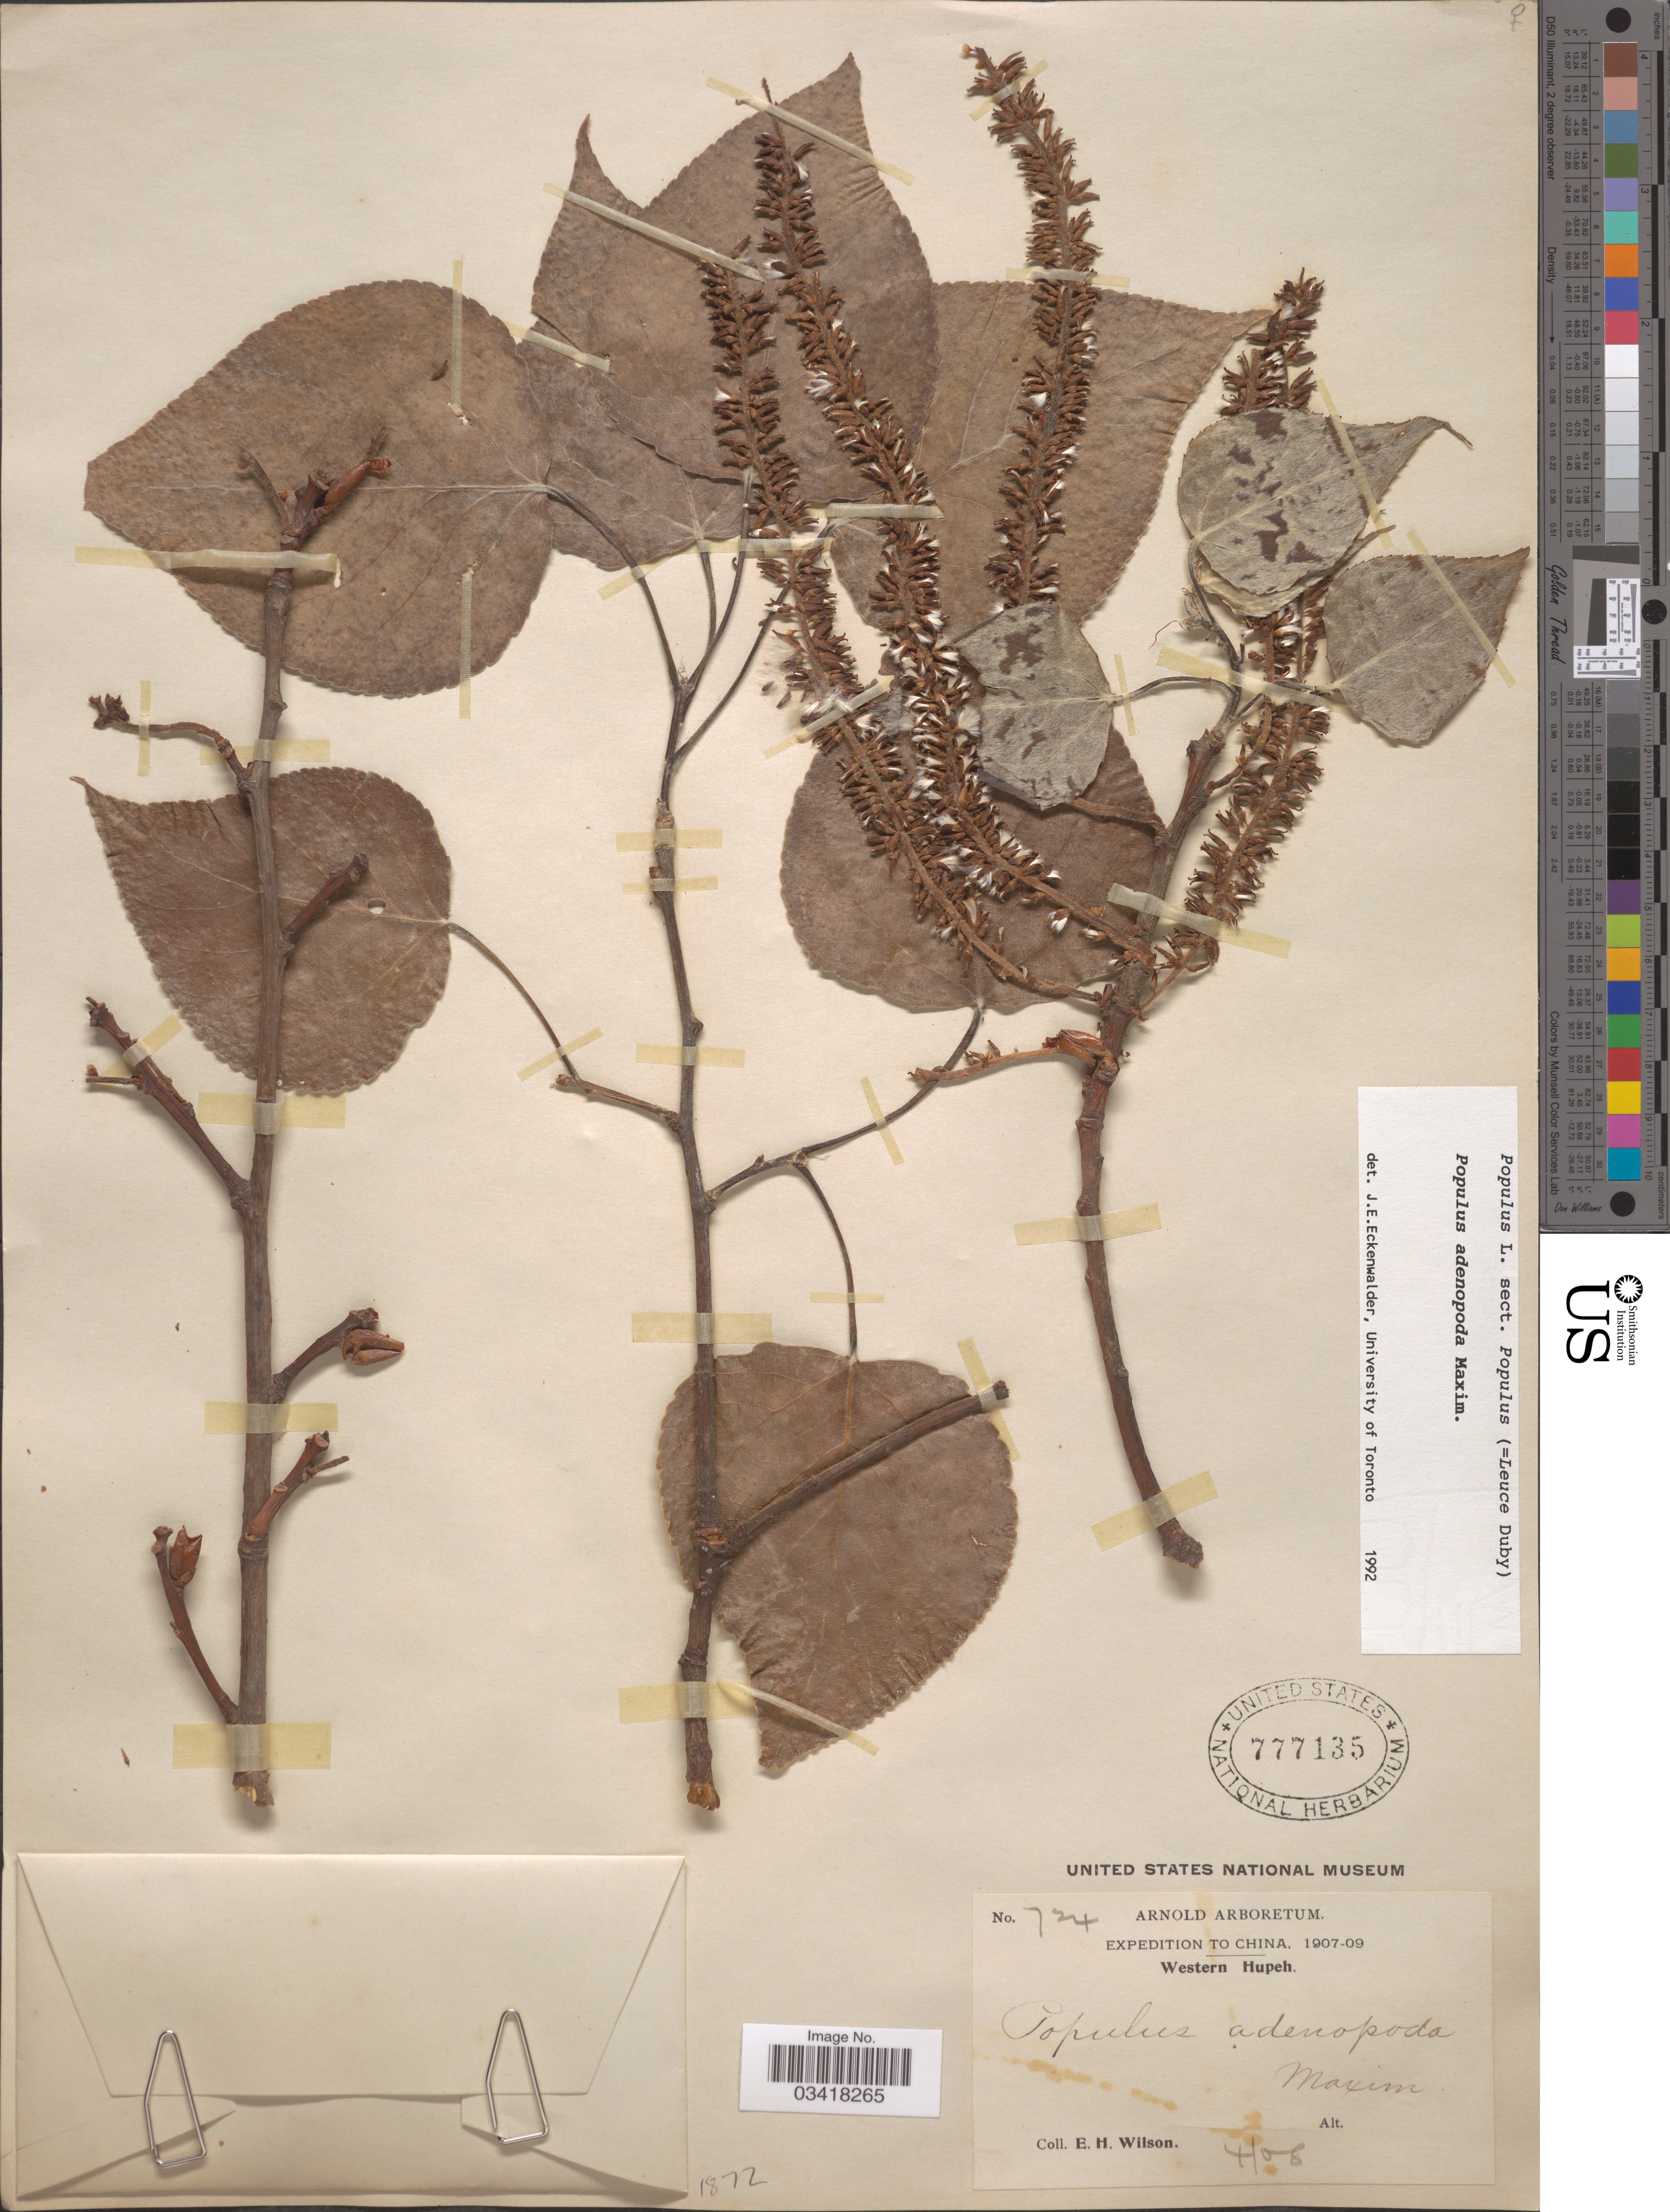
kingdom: Plantae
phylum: Tracheophyta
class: Magnoliopsida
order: Malpighiales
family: Salicaceae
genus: Populus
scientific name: Populus adenopoda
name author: Maxim.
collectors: E. Wilson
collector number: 724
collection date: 1908-04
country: China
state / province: Hubei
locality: Western Hupeh. Maxim.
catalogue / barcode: US 777135